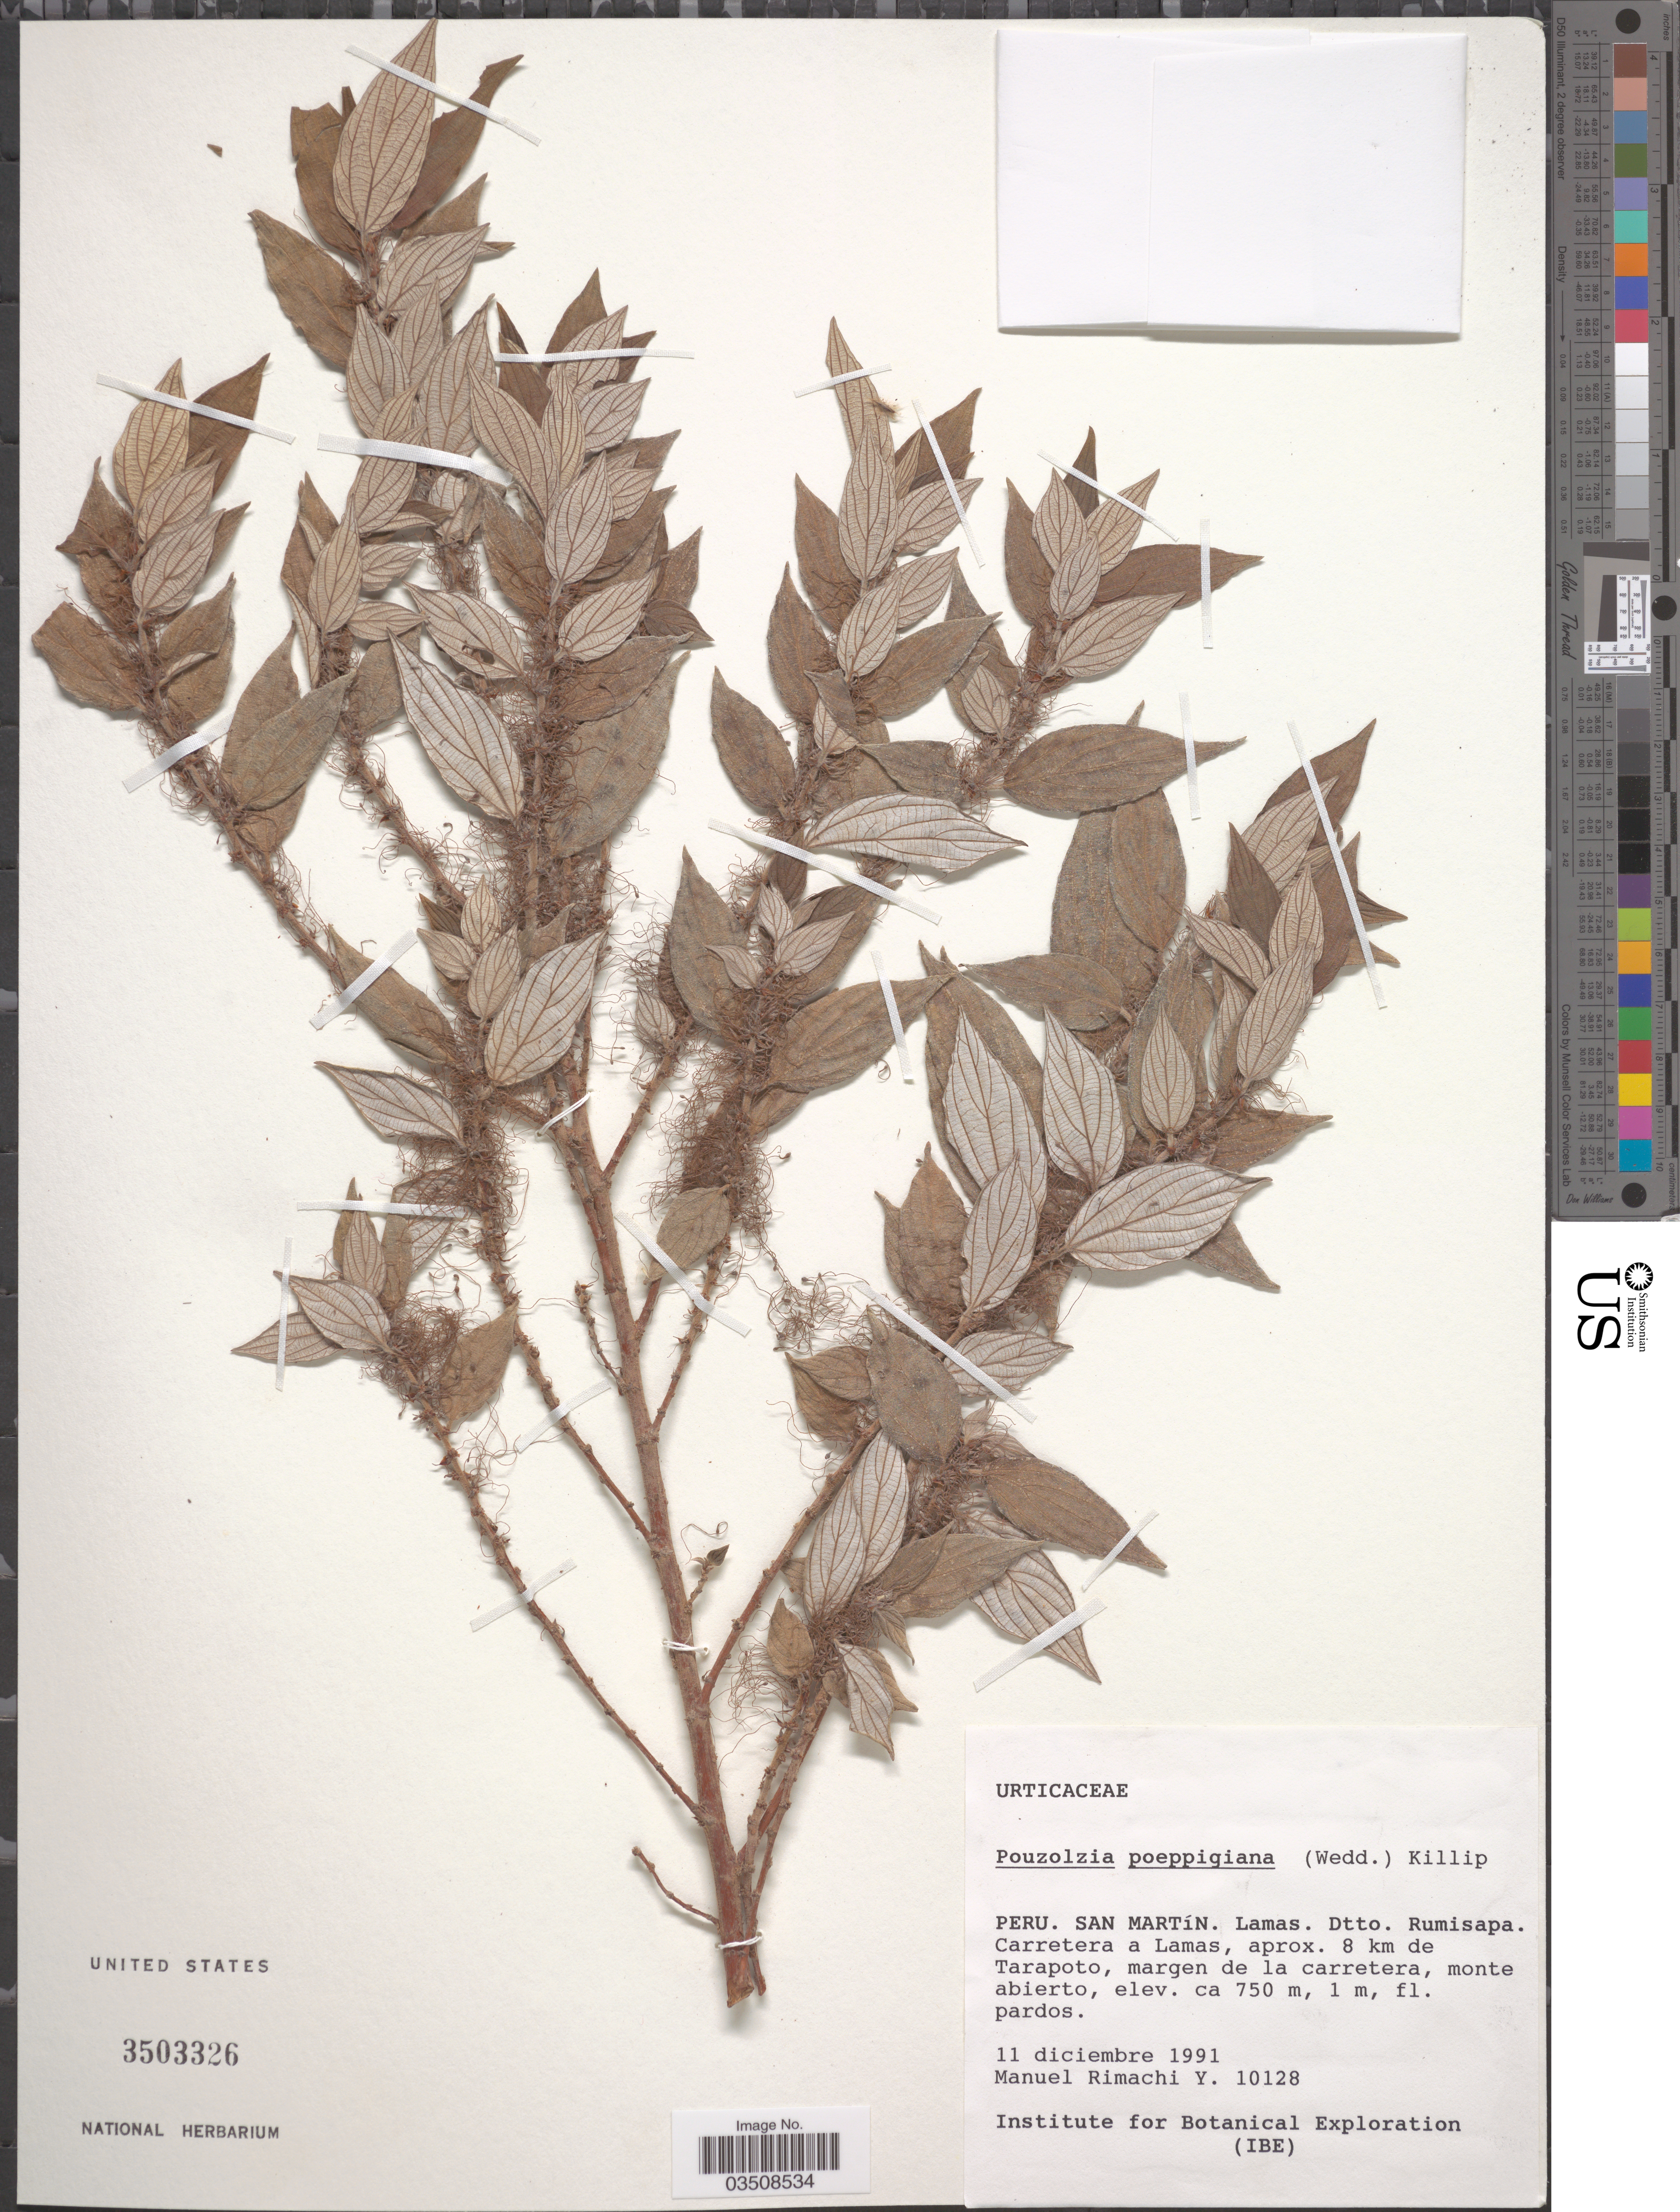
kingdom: Plantae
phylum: Tracheophyta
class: Magnoliopsida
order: Rosales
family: Urticaceae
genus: Pouzolzia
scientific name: Pouzolzia poeppigiana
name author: (Wedd.) Killip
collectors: M. Rimachi Y.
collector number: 10128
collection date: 1991-12-11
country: Peru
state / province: San Martín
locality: Lamas. Dtto. Rumisapa. Carretera a Lamas, aprox. 8 km de Tarapoto.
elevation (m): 750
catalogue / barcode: US 3503326